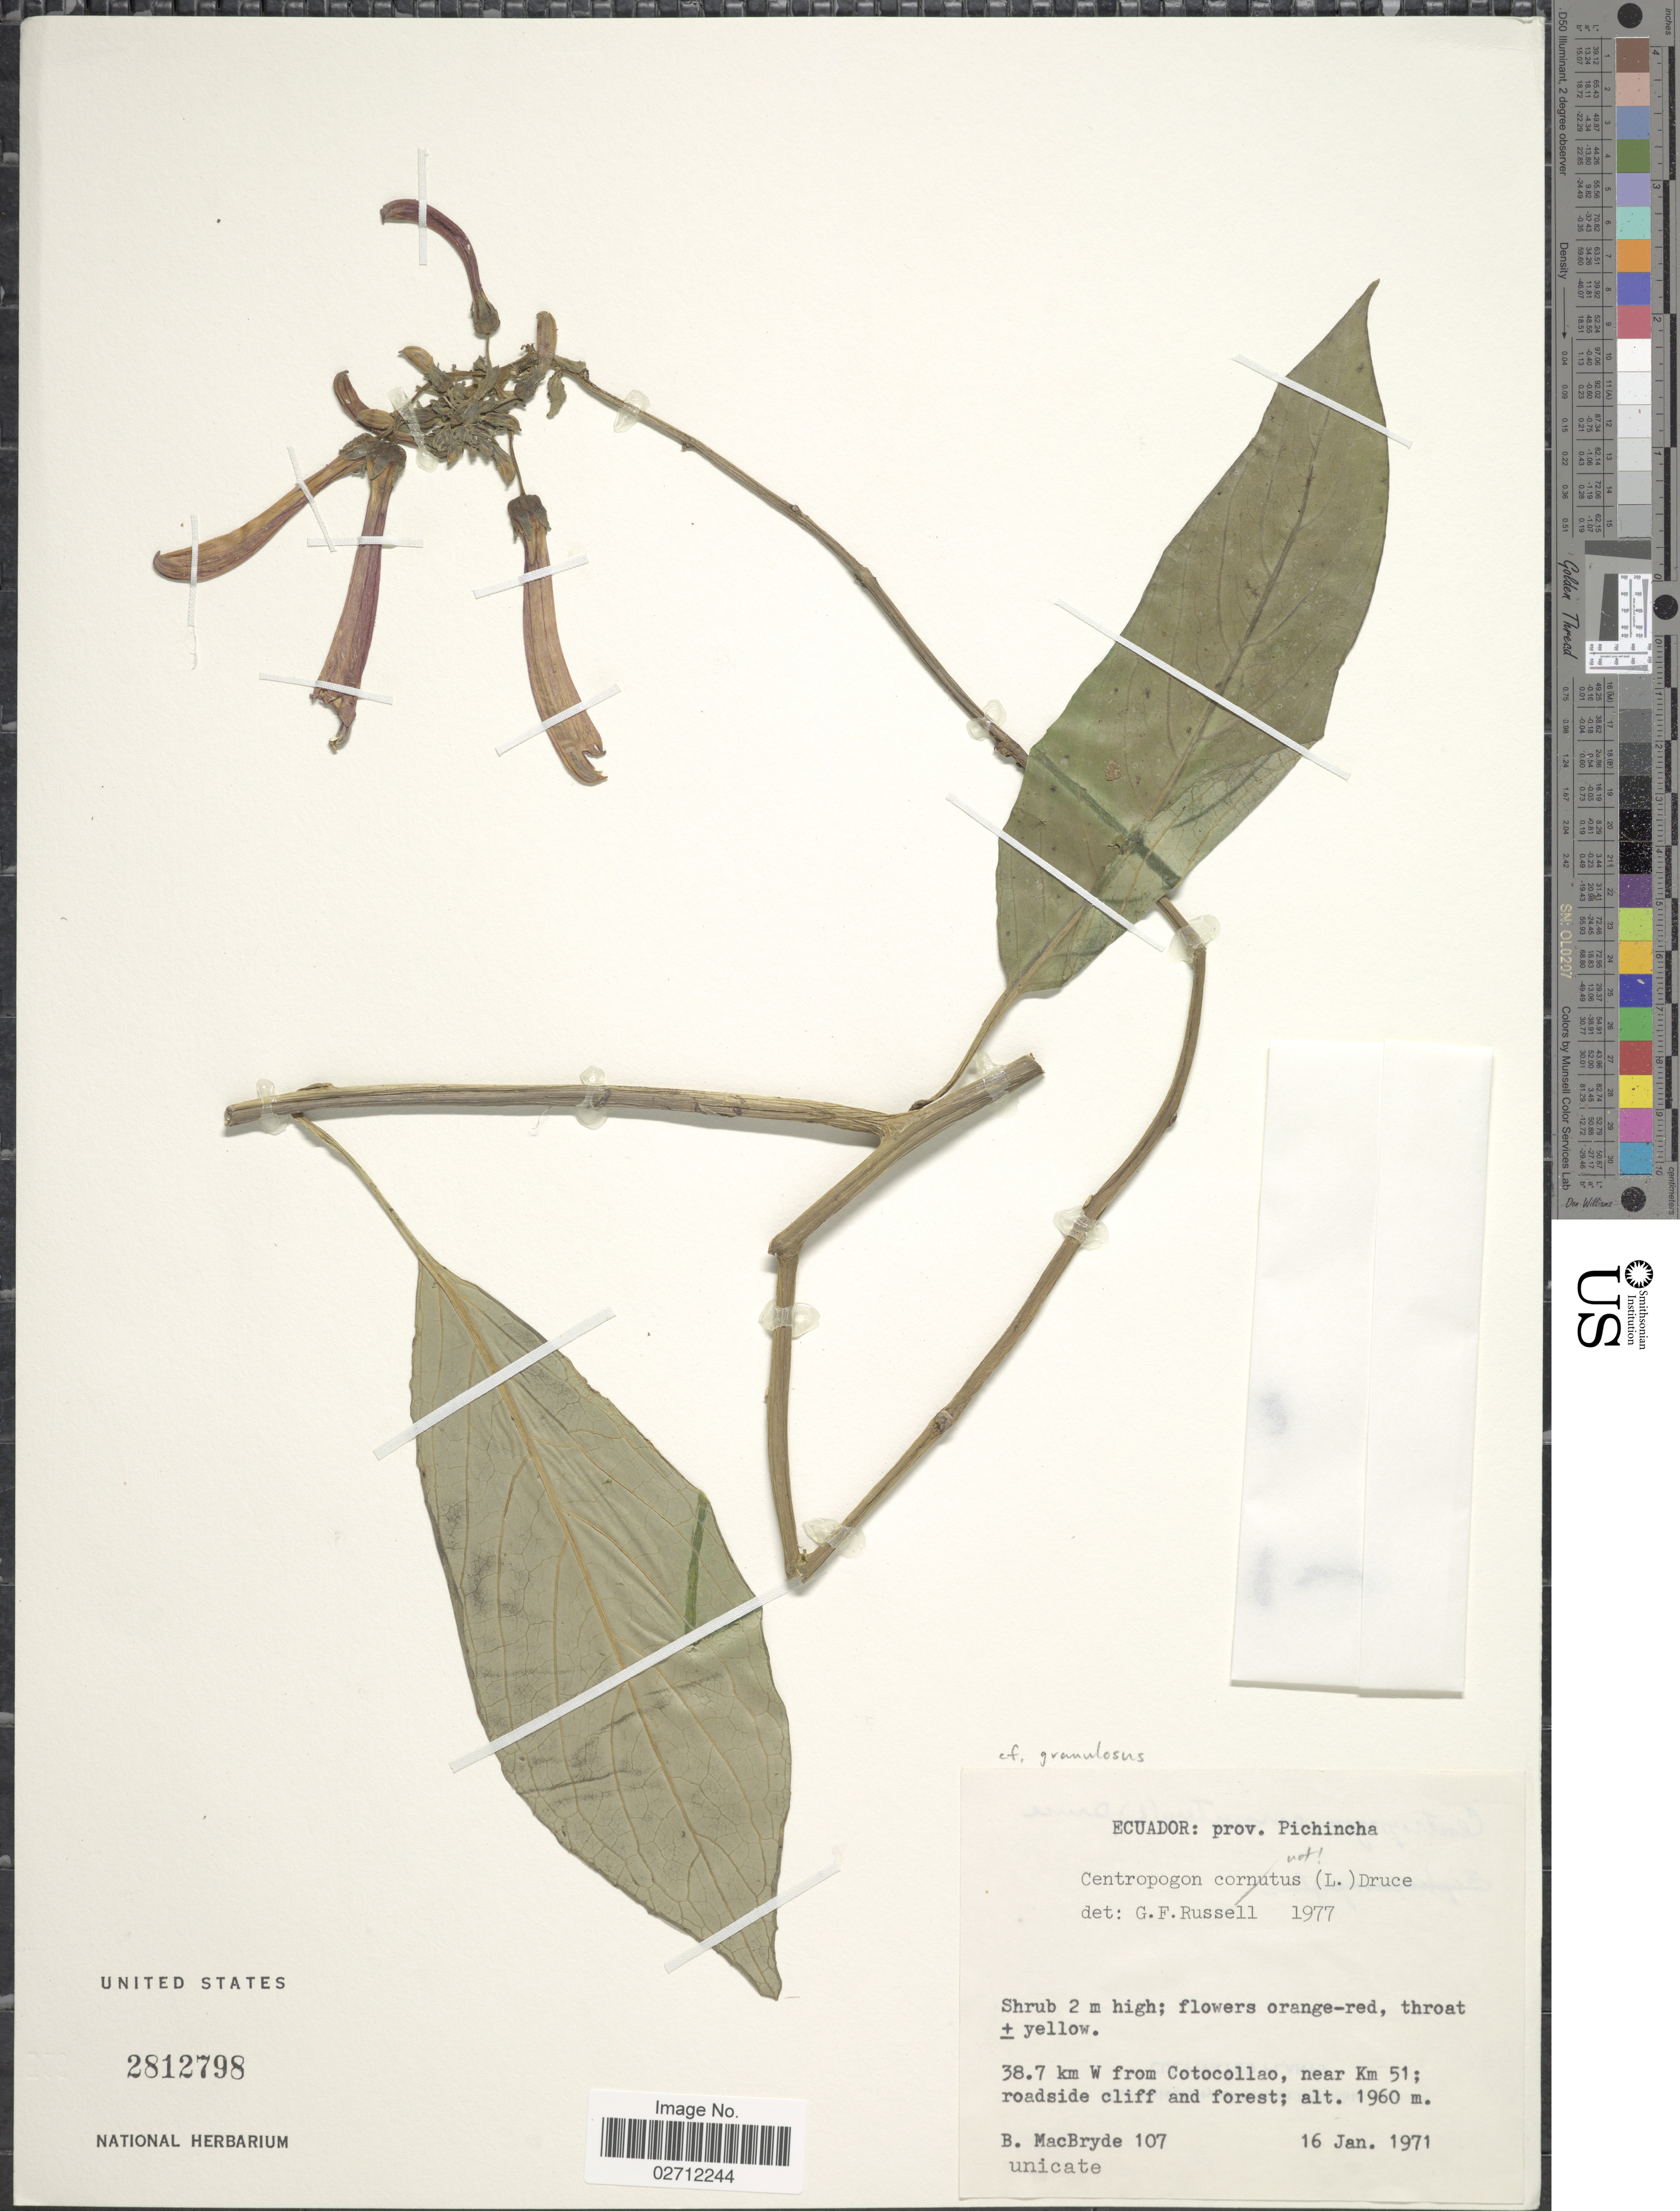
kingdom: Plantae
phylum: Tracheophyta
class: Magnoliopsida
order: Asterales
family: Campanulaceae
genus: Centropogon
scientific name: Centropogon granulosus subsp. granulosus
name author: C. Presl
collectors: B. MacBryde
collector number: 107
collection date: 1971-01-16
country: Ecuador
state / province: Pichincha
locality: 38.7 km W from Cotocollao, near Km 51; roadside cliff and forest.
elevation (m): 1960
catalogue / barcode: US 2812798